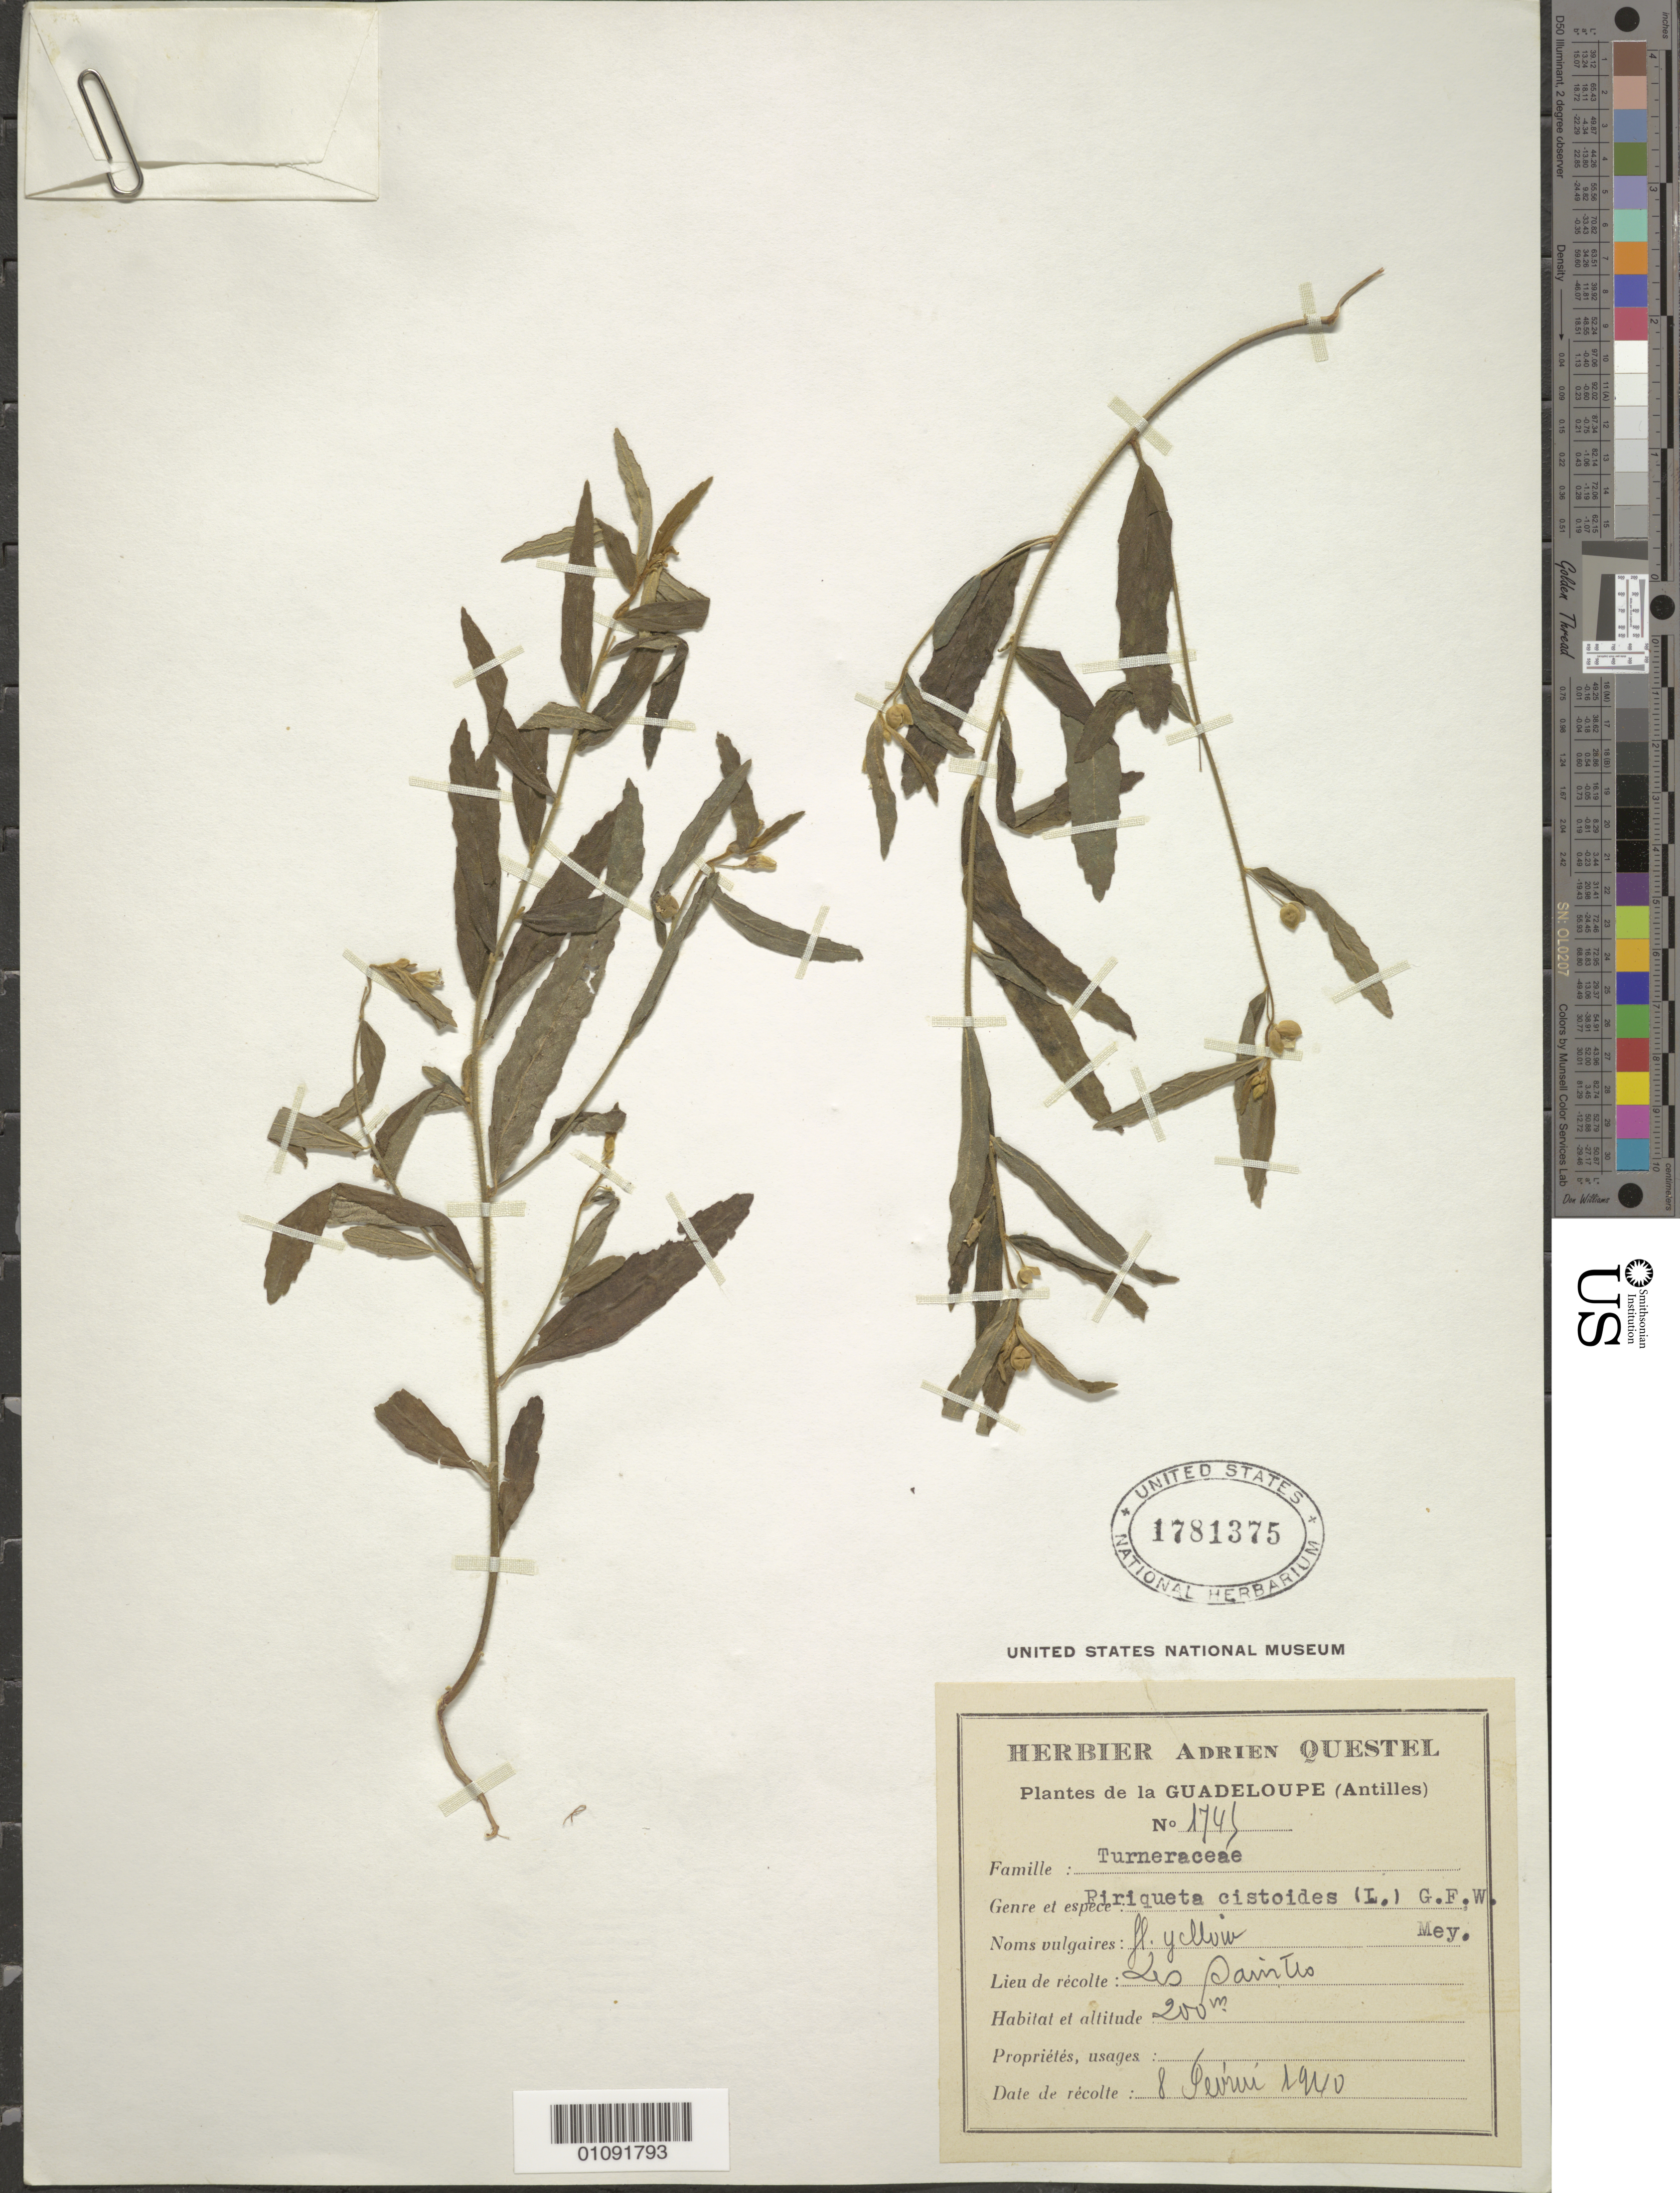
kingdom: Plantae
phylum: Tracheophyta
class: Magnoliopsida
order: Malpighiales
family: Turneraceae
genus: Piriqueta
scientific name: Piriqueta cistoides subsp. cistoides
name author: (L.) Griseb.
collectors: A. Questel, C. C. Parry & H. Brummel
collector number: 1741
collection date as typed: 08 Jul 1941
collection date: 1941-07-08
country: Guadeloupe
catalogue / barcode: US 1781375